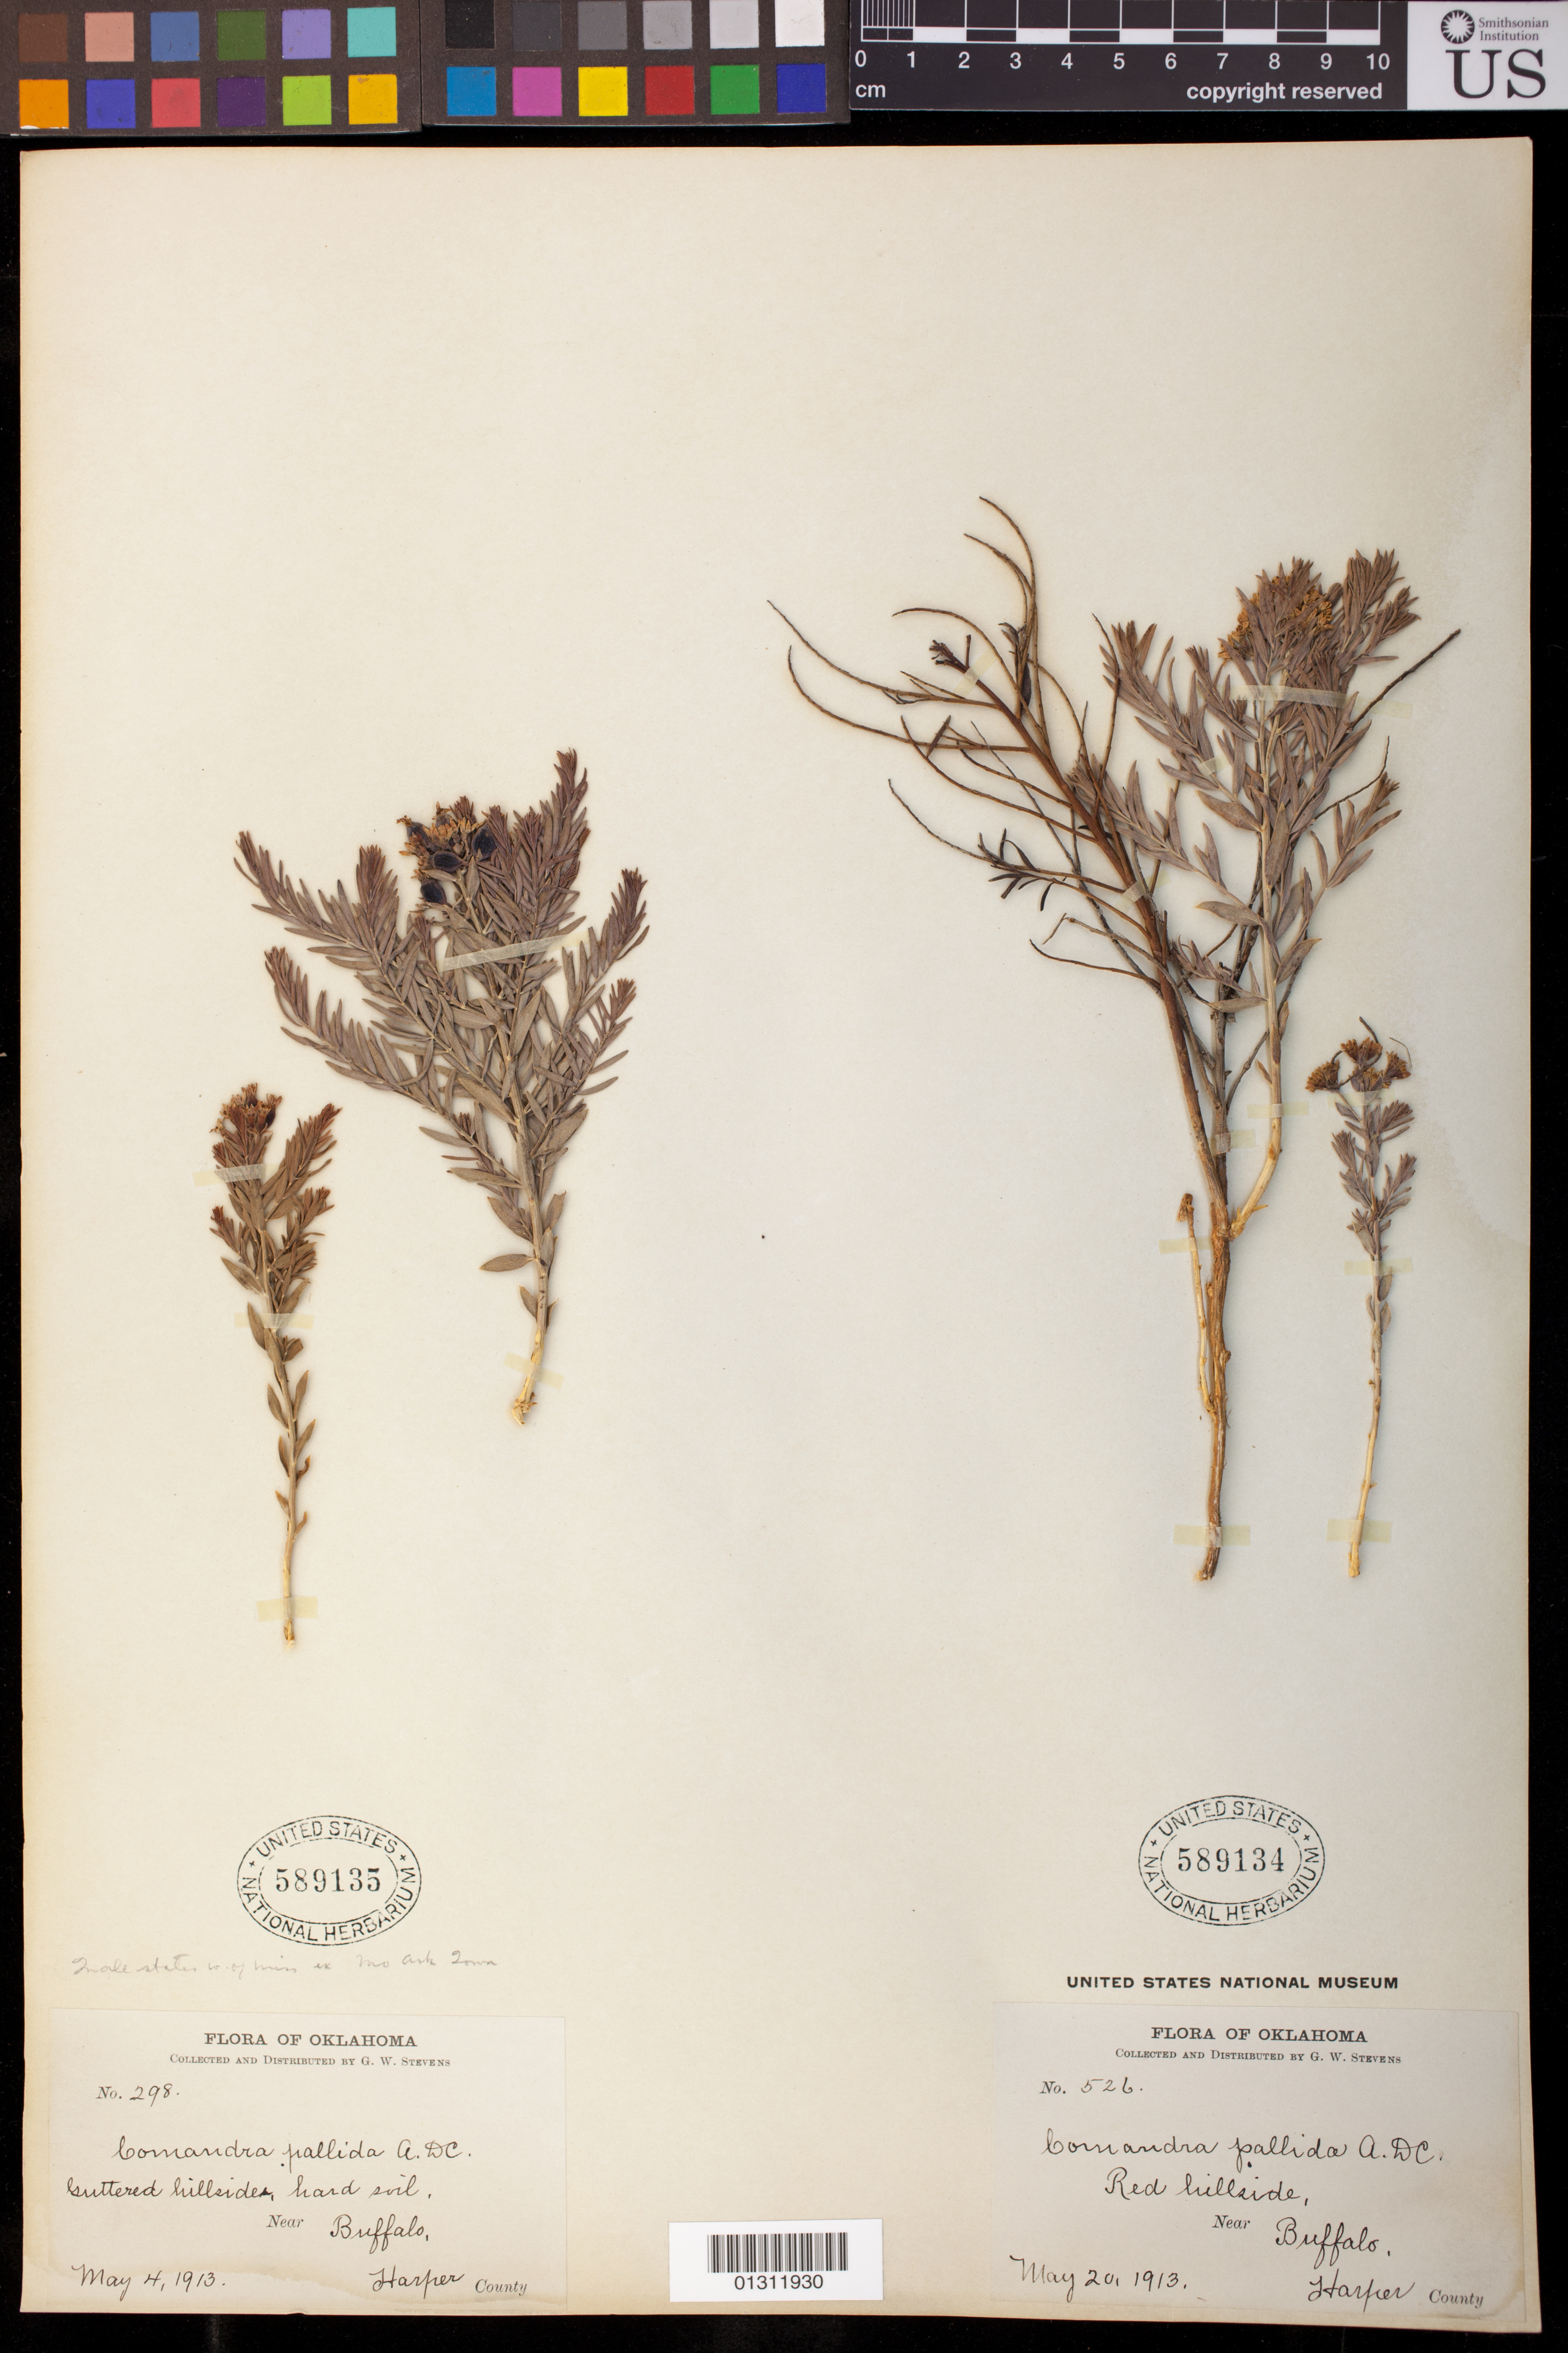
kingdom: Plantae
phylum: Tracheophyta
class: Magnoliopsida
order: Santalales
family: Comandraceae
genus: Comandra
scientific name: Comandra pallida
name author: A. DC.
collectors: G. W. Stevens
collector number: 298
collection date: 1913/1913-05-04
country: United States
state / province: Oklahoma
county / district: Harper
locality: Near Buffalo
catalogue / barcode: US 589135